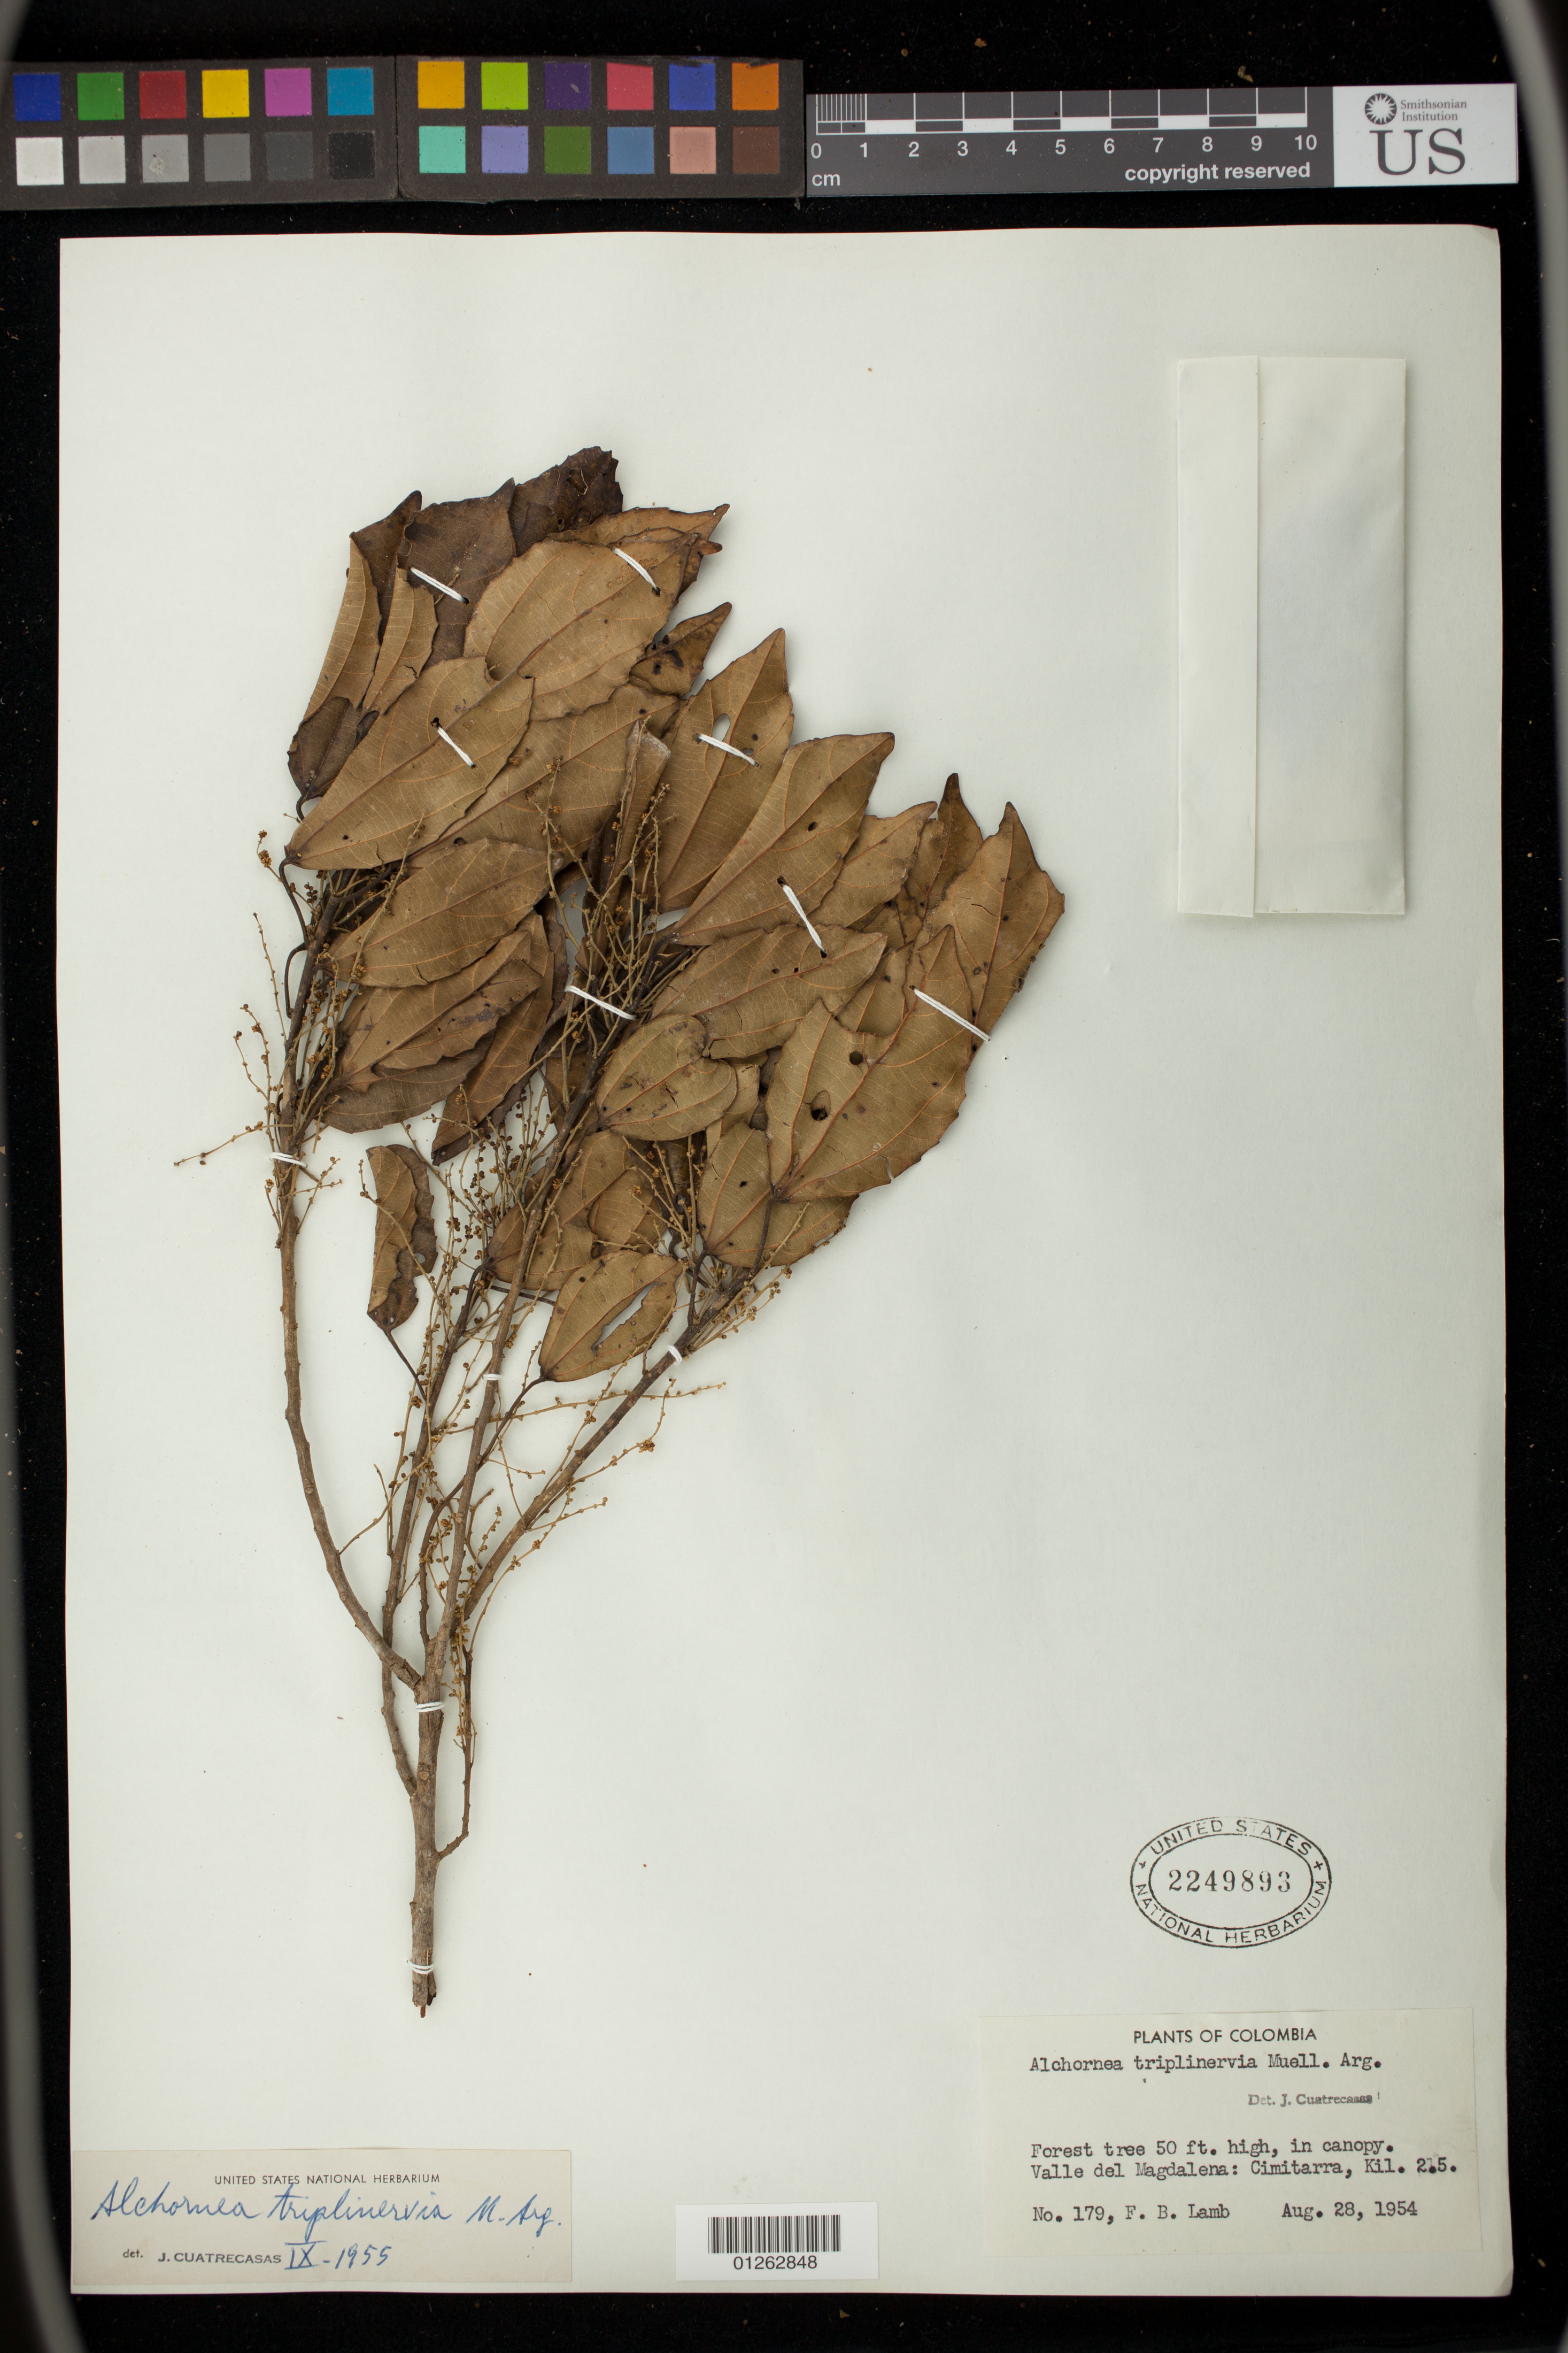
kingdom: Plantae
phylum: Tracheophyta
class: Magnoliopsida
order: Malpighiales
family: Euphorbiaceae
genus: Alchornea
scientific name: Alchornea triplinervia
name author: (Spreng.) Müll. Arg.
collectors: F. B. Lamb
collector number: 179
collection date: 1954-08-28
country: Colombia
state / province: Santander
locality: Valle del Magdalena: Cimitarra, Kil. 2.5.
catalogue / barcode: US 2249893